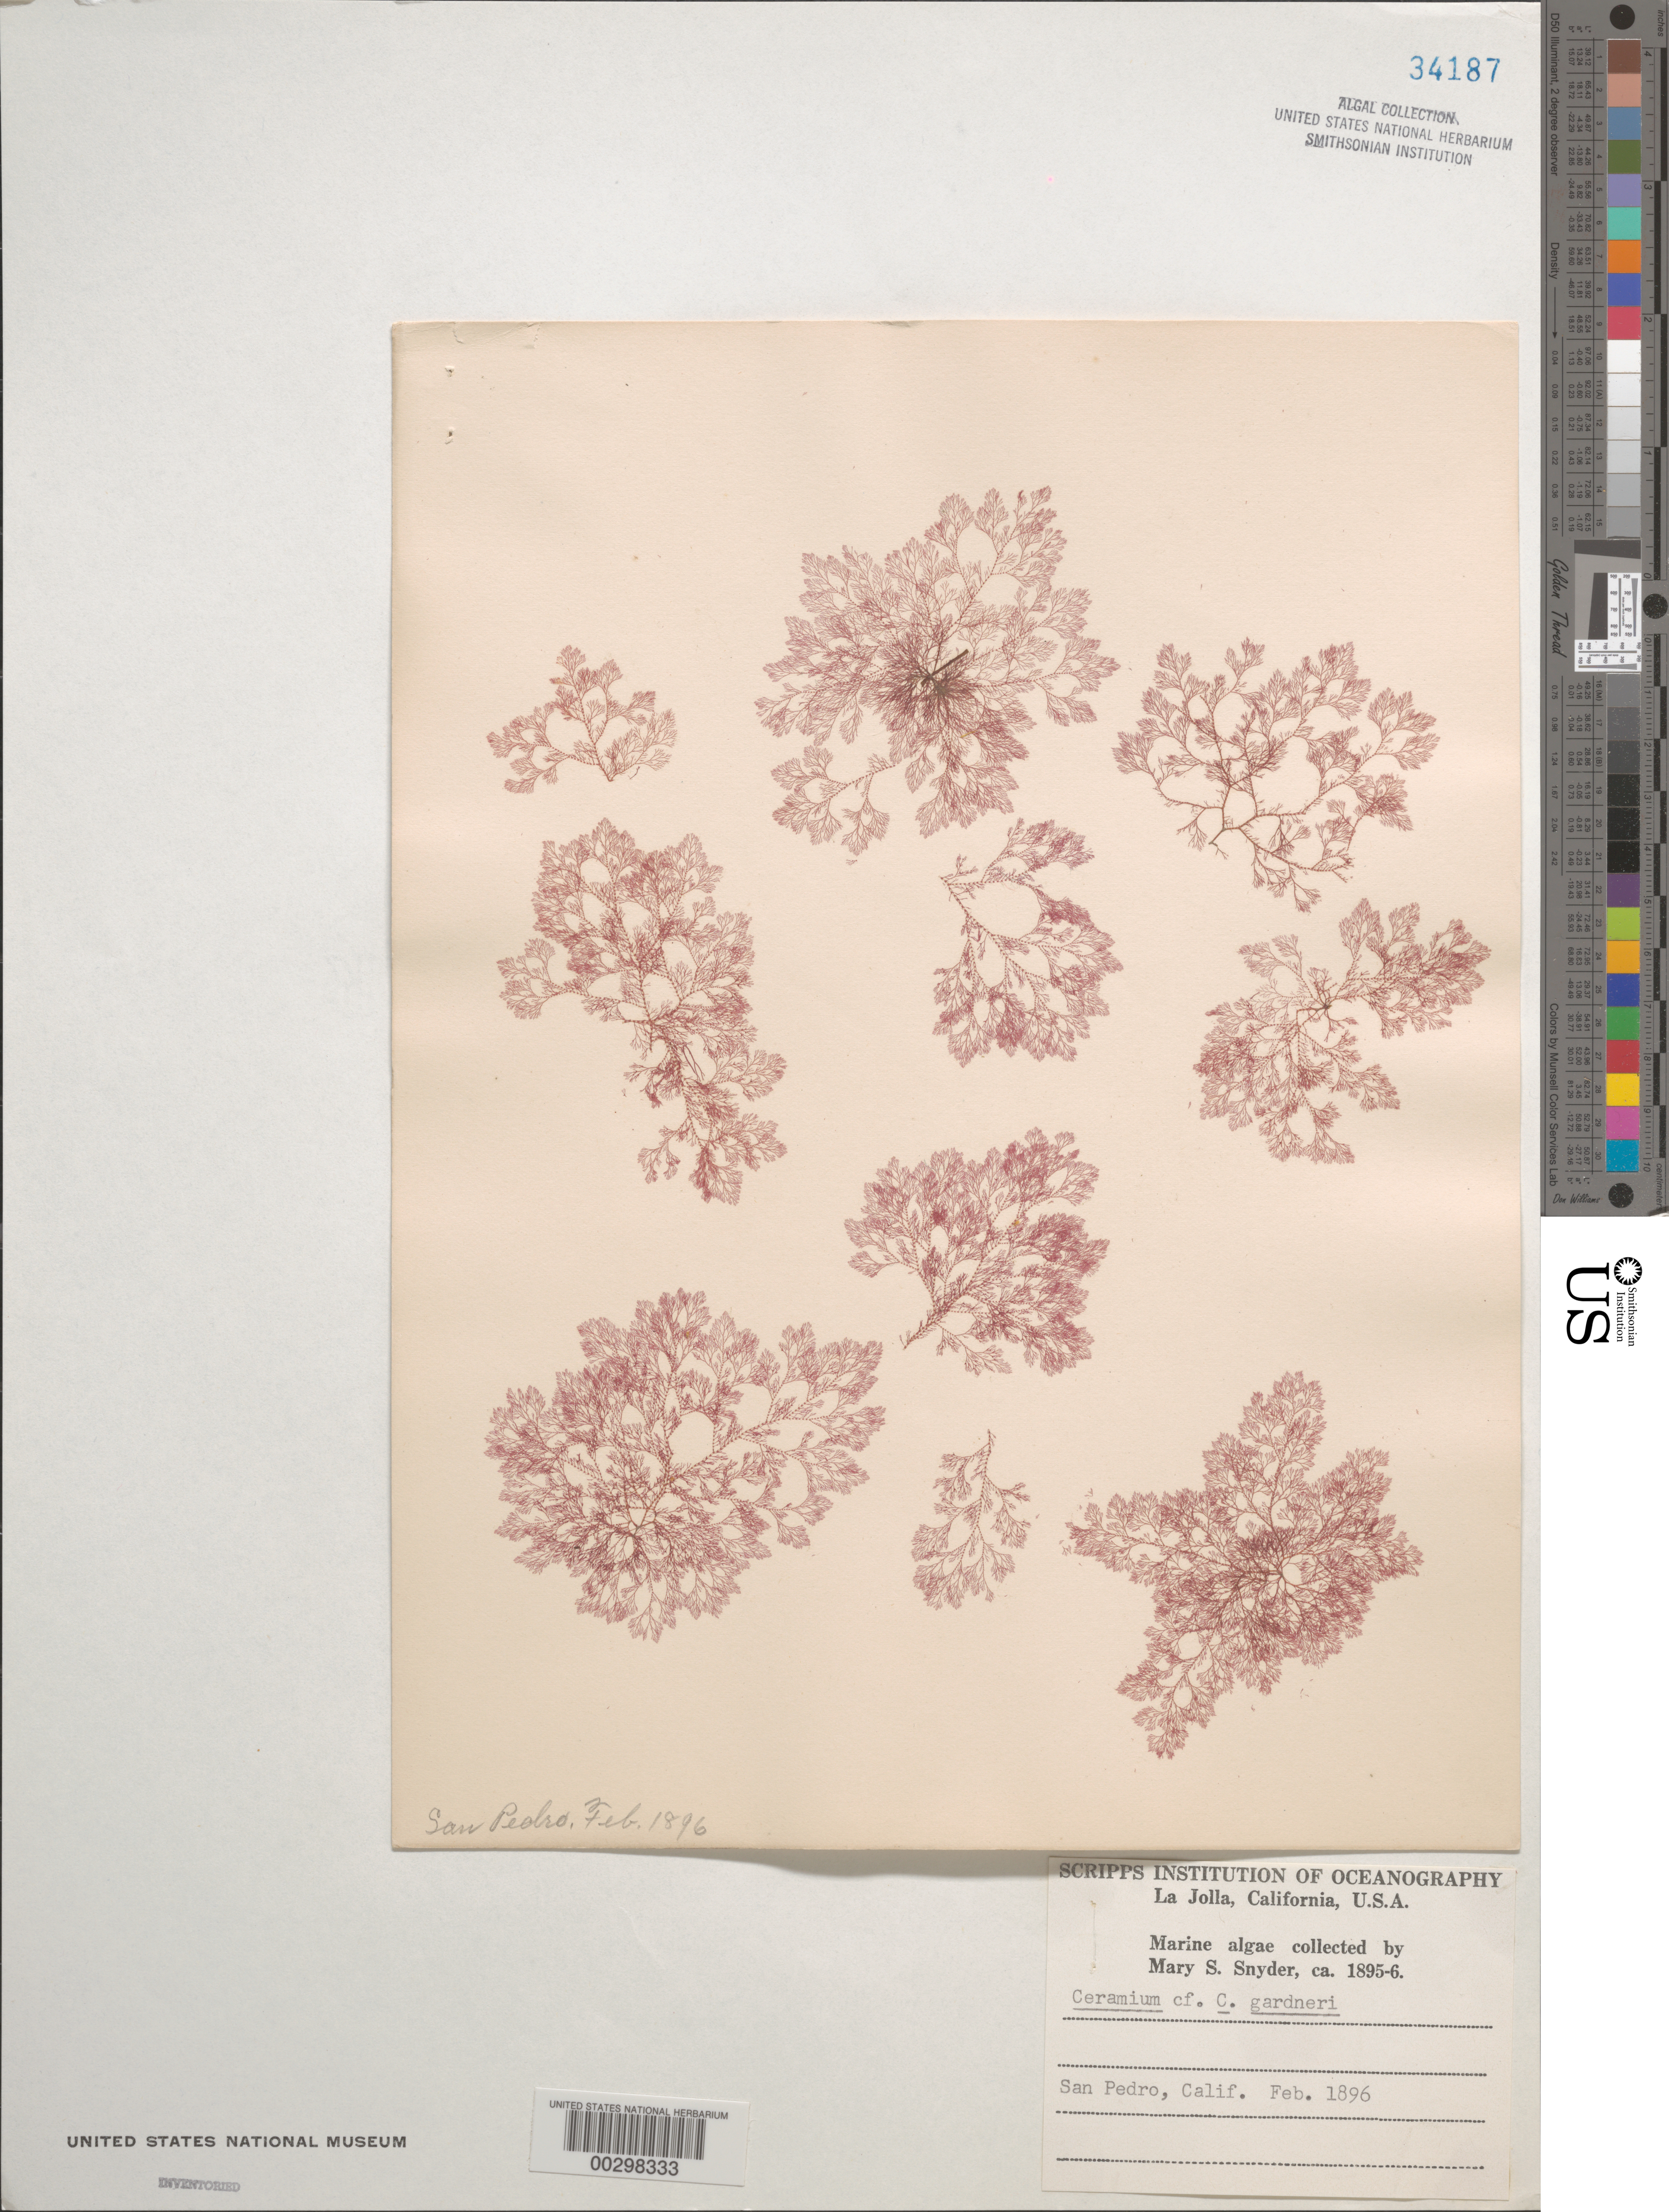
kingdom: Plantae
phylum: Rhodophyta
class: Florideophyceae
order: Ceramiales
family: Ceramiaceae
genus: Ceramium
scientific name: Ceramium gardneri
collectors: M. Snyder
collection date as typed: Feb 1896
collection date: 1896-02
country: United States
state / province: California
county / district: Los Angeles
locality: San Pedro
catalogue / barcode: US 34187